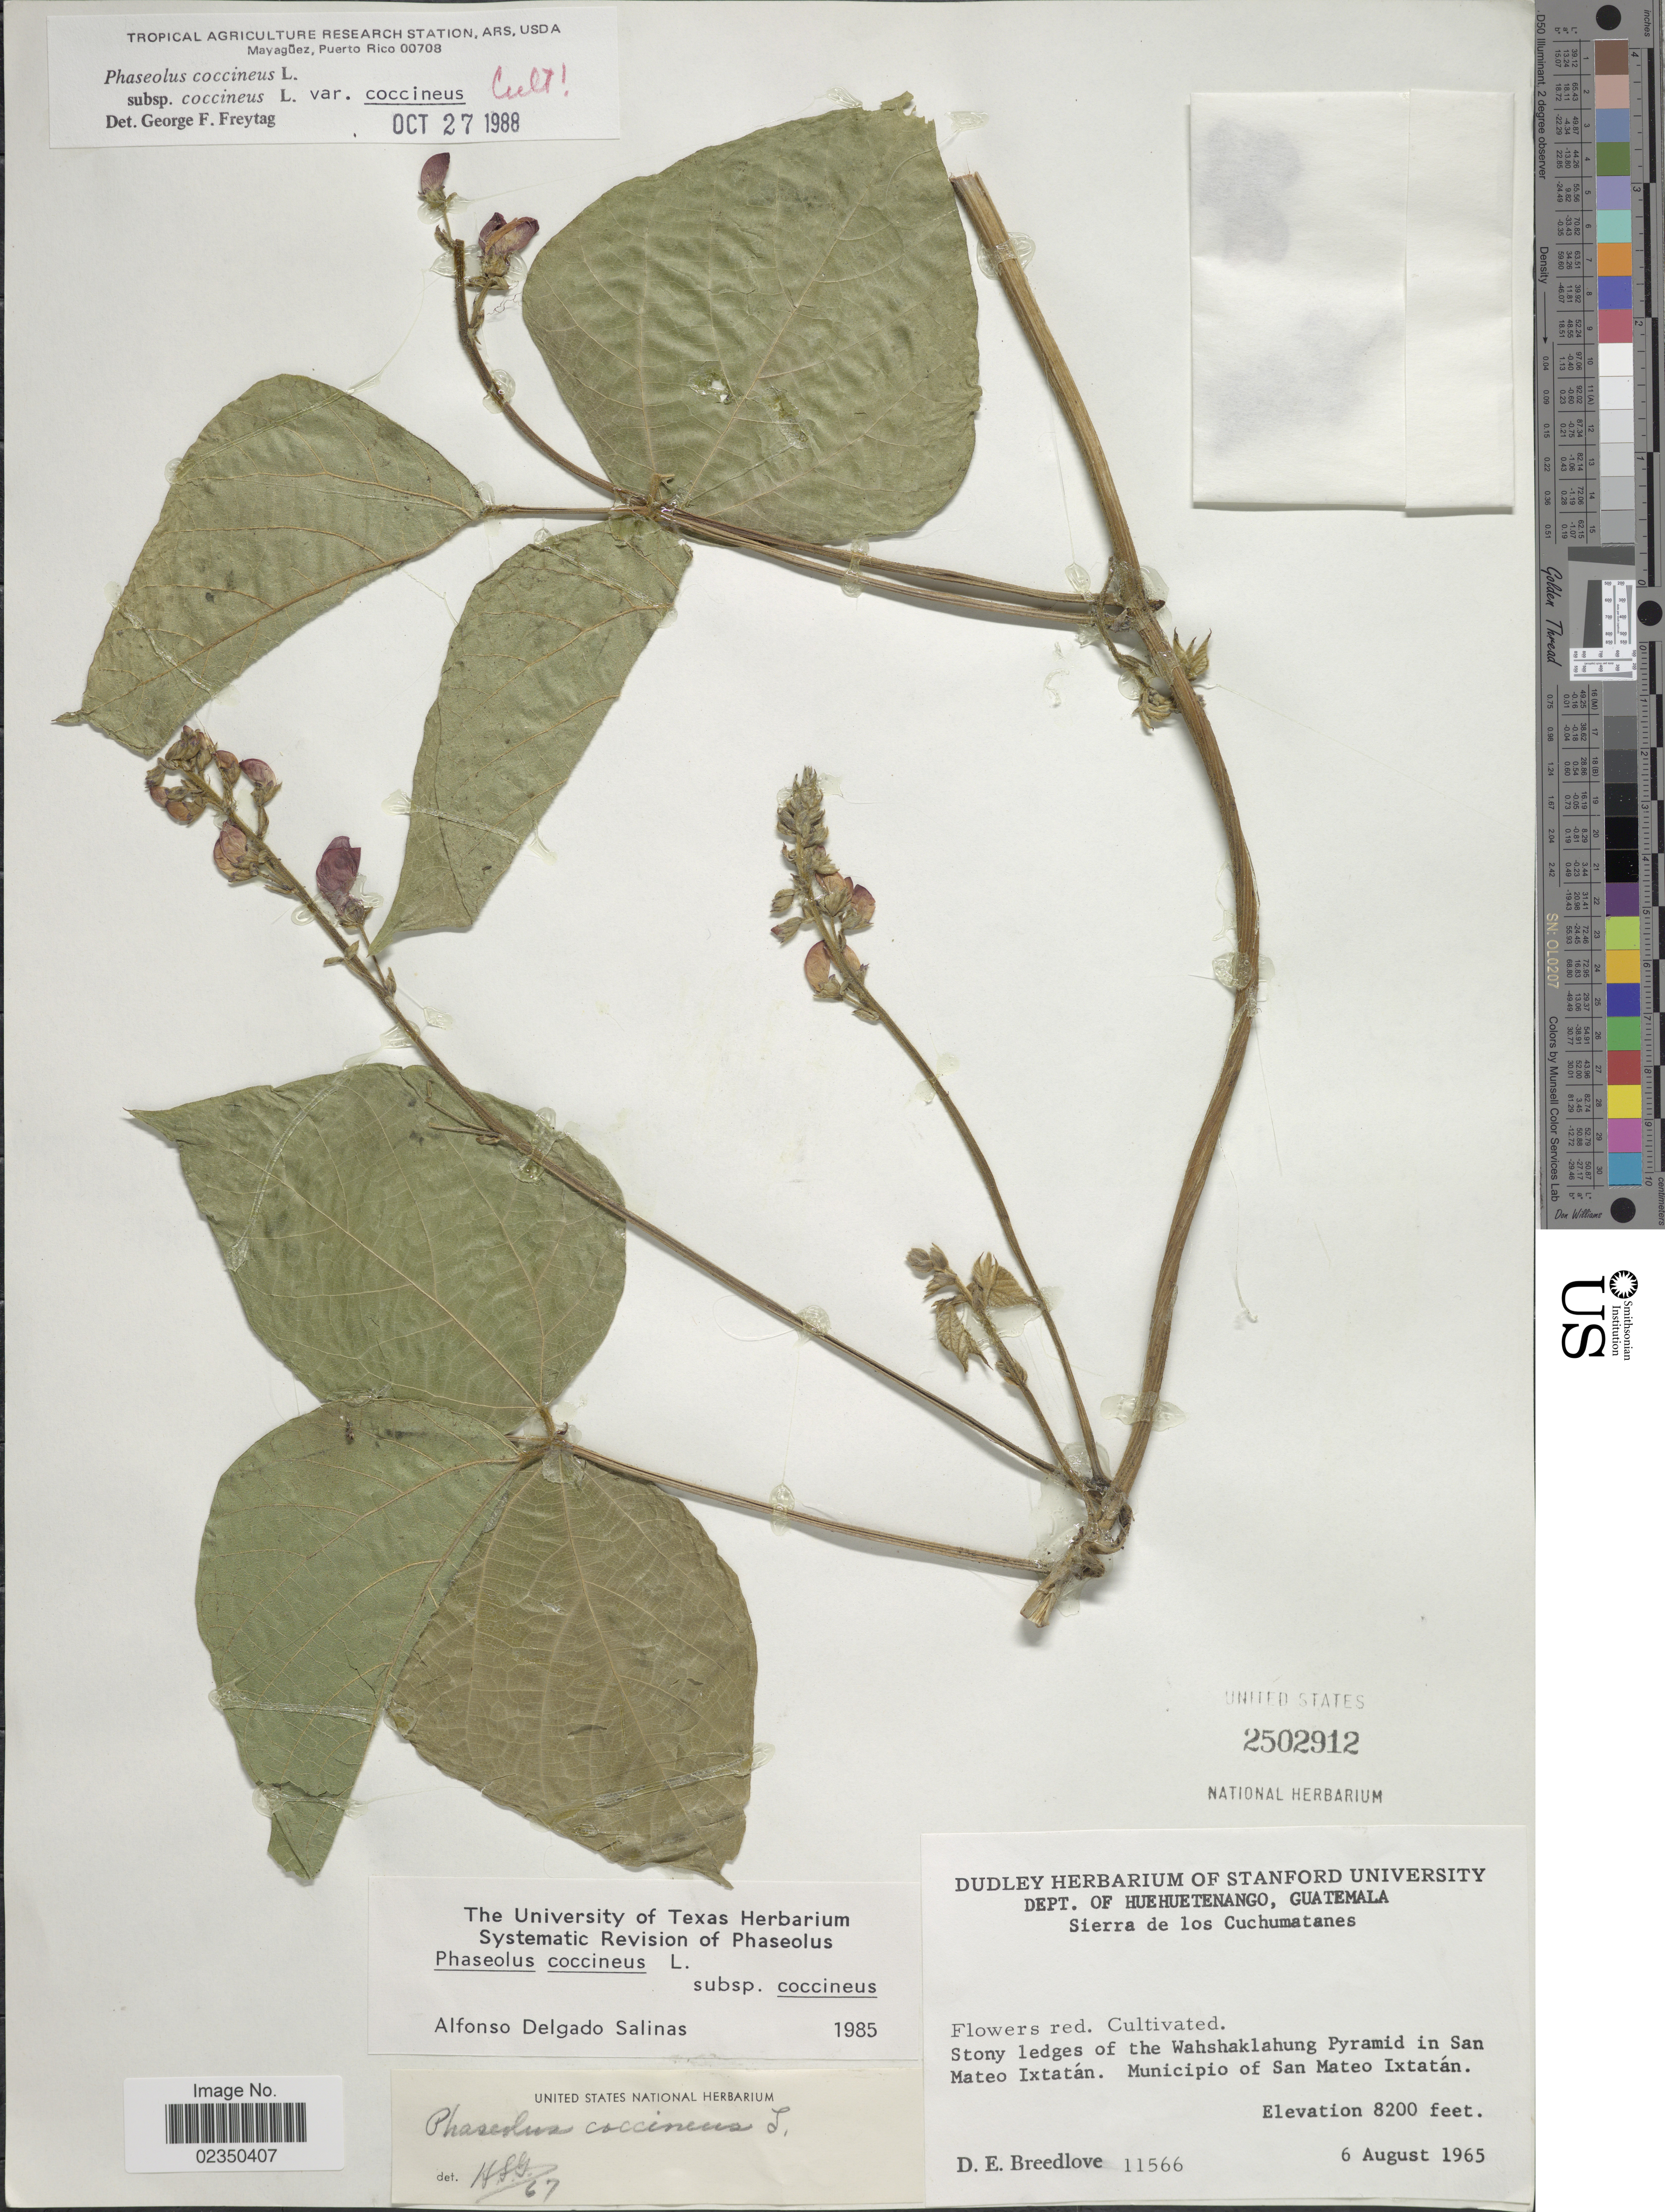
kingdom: Plantae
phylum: Tracheophyta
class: Magnoliopsida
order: Fabales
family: Fabaceae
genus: Phaseolus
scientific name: Phaseolus coccineus var. coccineus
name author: L.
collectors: D. E. Breedlove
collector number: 11566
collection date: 1965-08-06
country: Guatemala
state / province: Huehuetenango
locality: Sierra de los Cuchumatanes, stony ledges of the Wahshaklahung Pyramid in San Mateo Ixtatan, Municipio of San Mateo Ixtatan.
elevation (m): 2499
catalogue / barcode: US 2502912